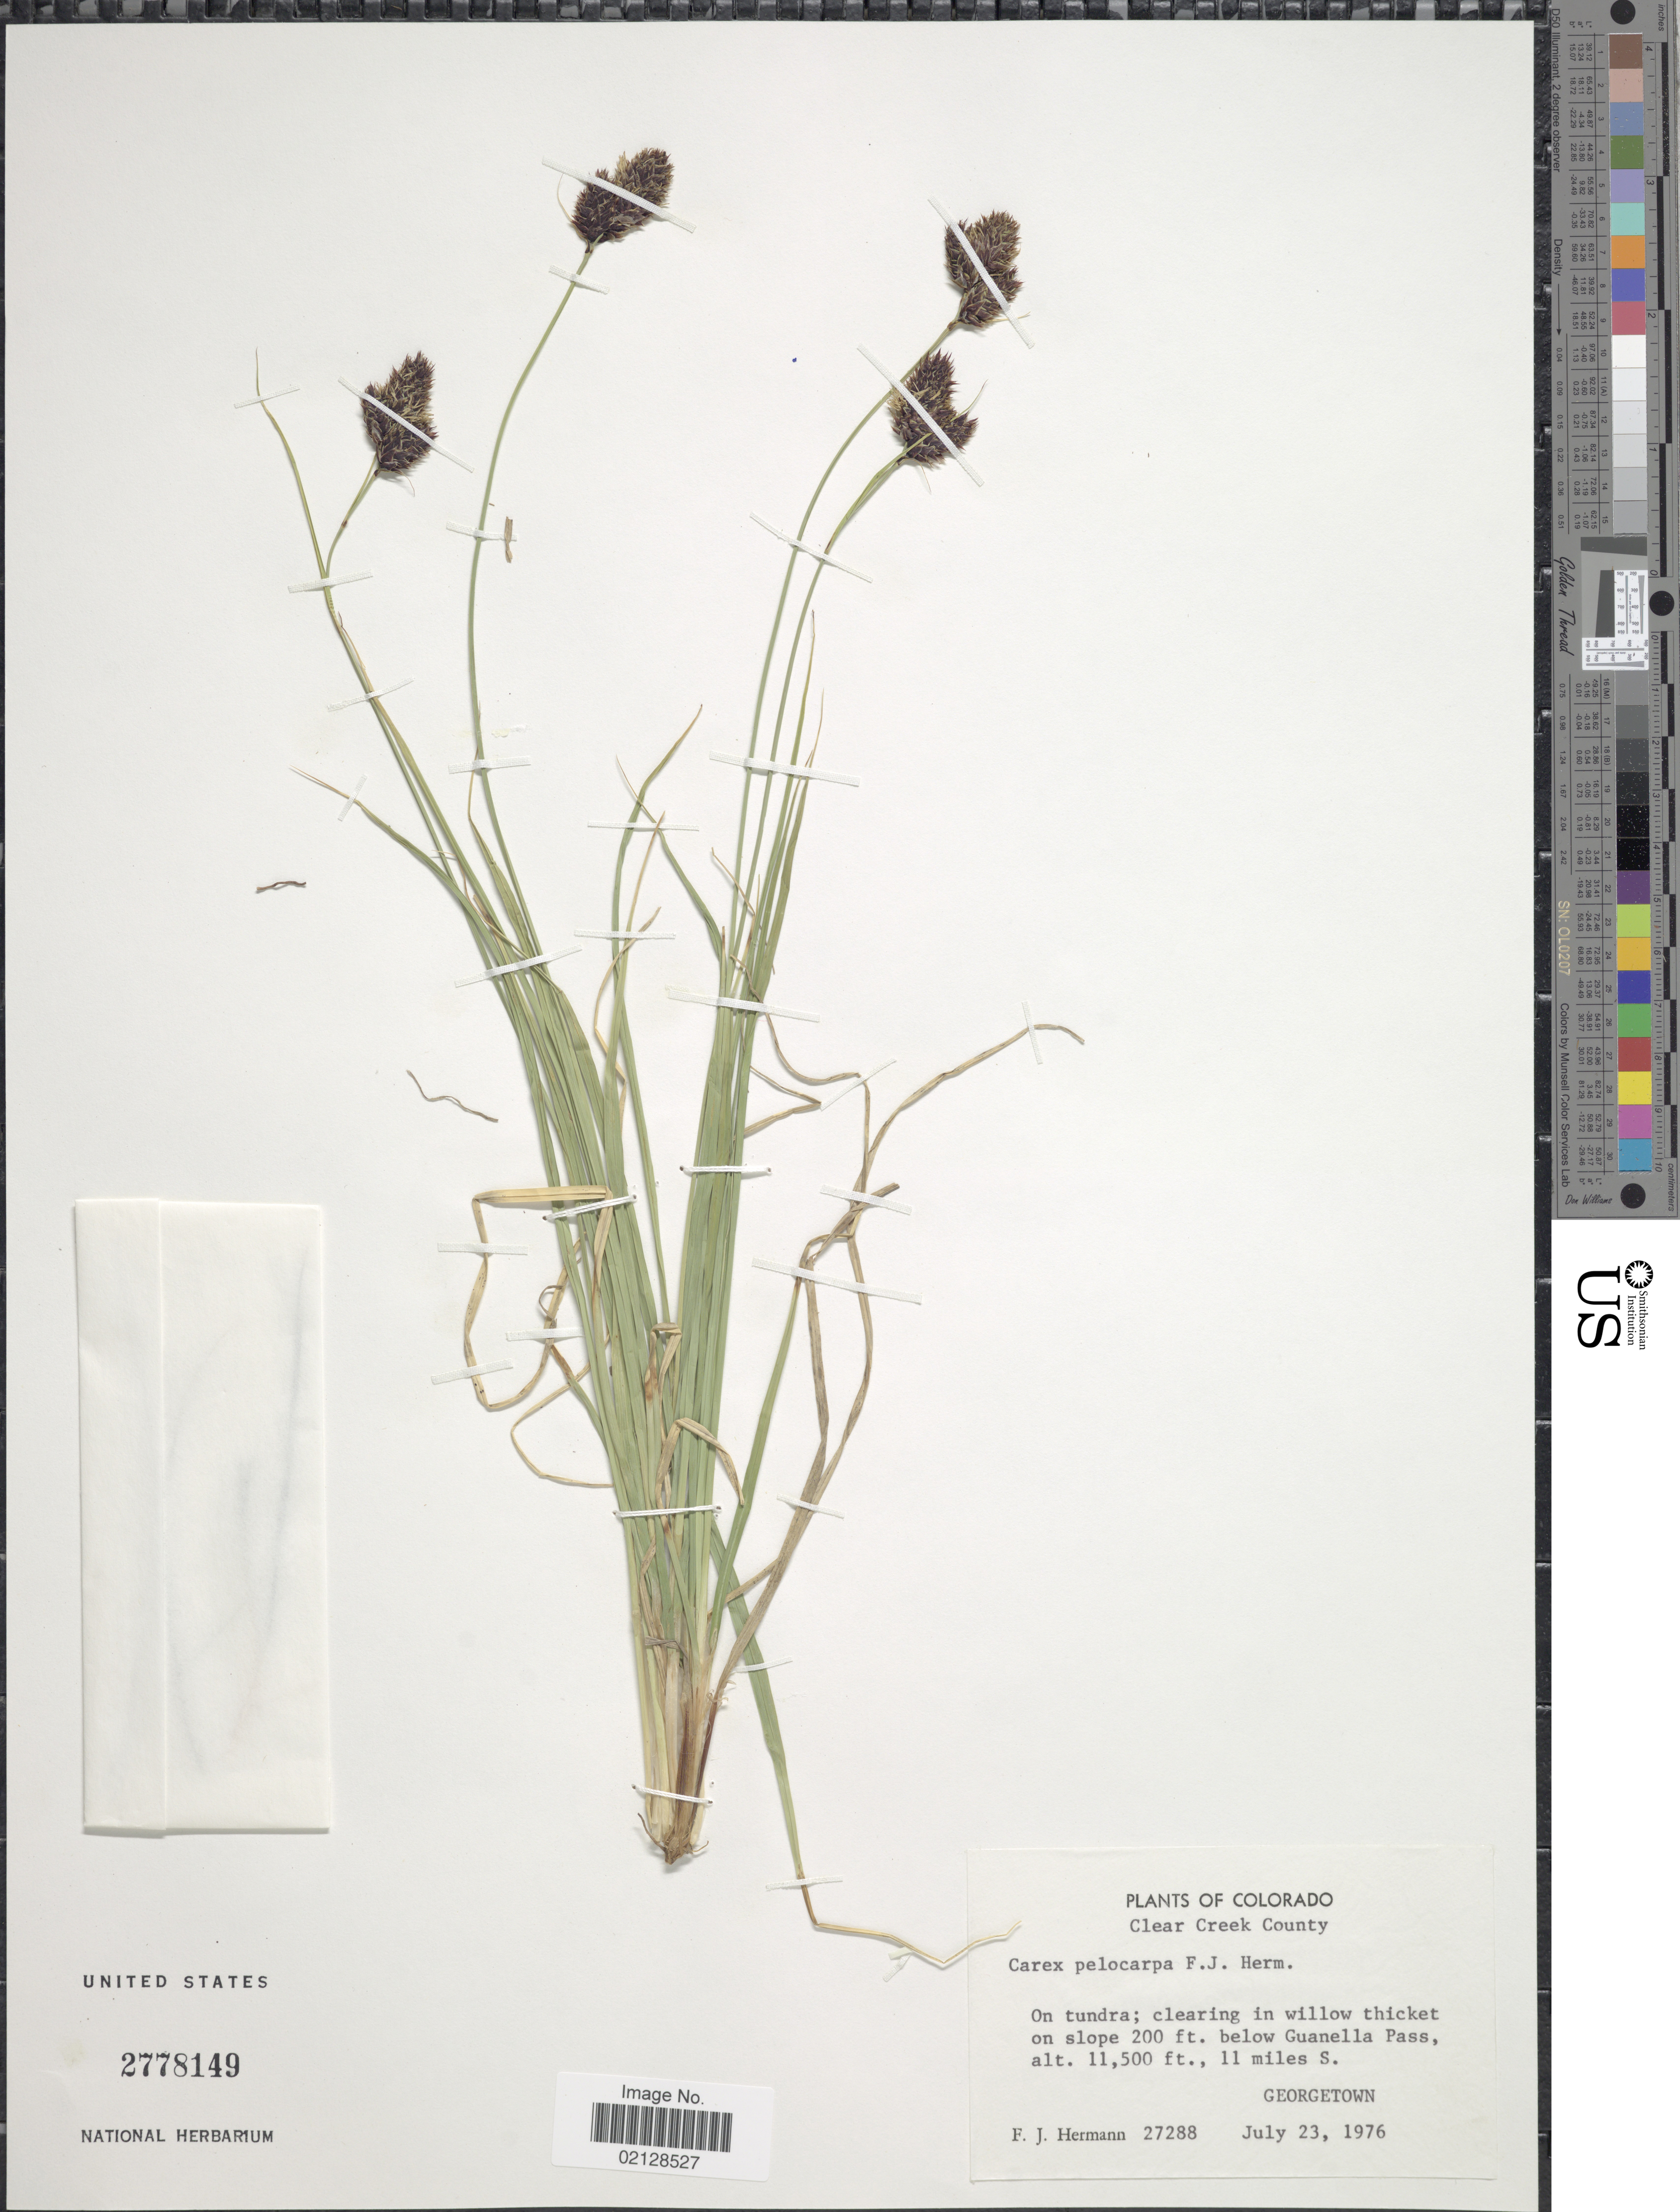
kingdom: Plantae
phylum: Tracheophyta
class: Liliopsida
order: Poales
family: Cyperaceae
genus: Carex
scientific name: Carex pelocarpa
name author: F.J. Herm.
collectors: F. J. Hermann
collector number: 27288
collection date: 1976-07-23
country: United States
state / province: Colorado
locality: Clear Creek County, On tundra, clearing in willow thicket on slope 200 ft., below Guanella Pass, 11 miles S Georgetown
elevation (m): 3505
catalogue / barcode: US 2778149